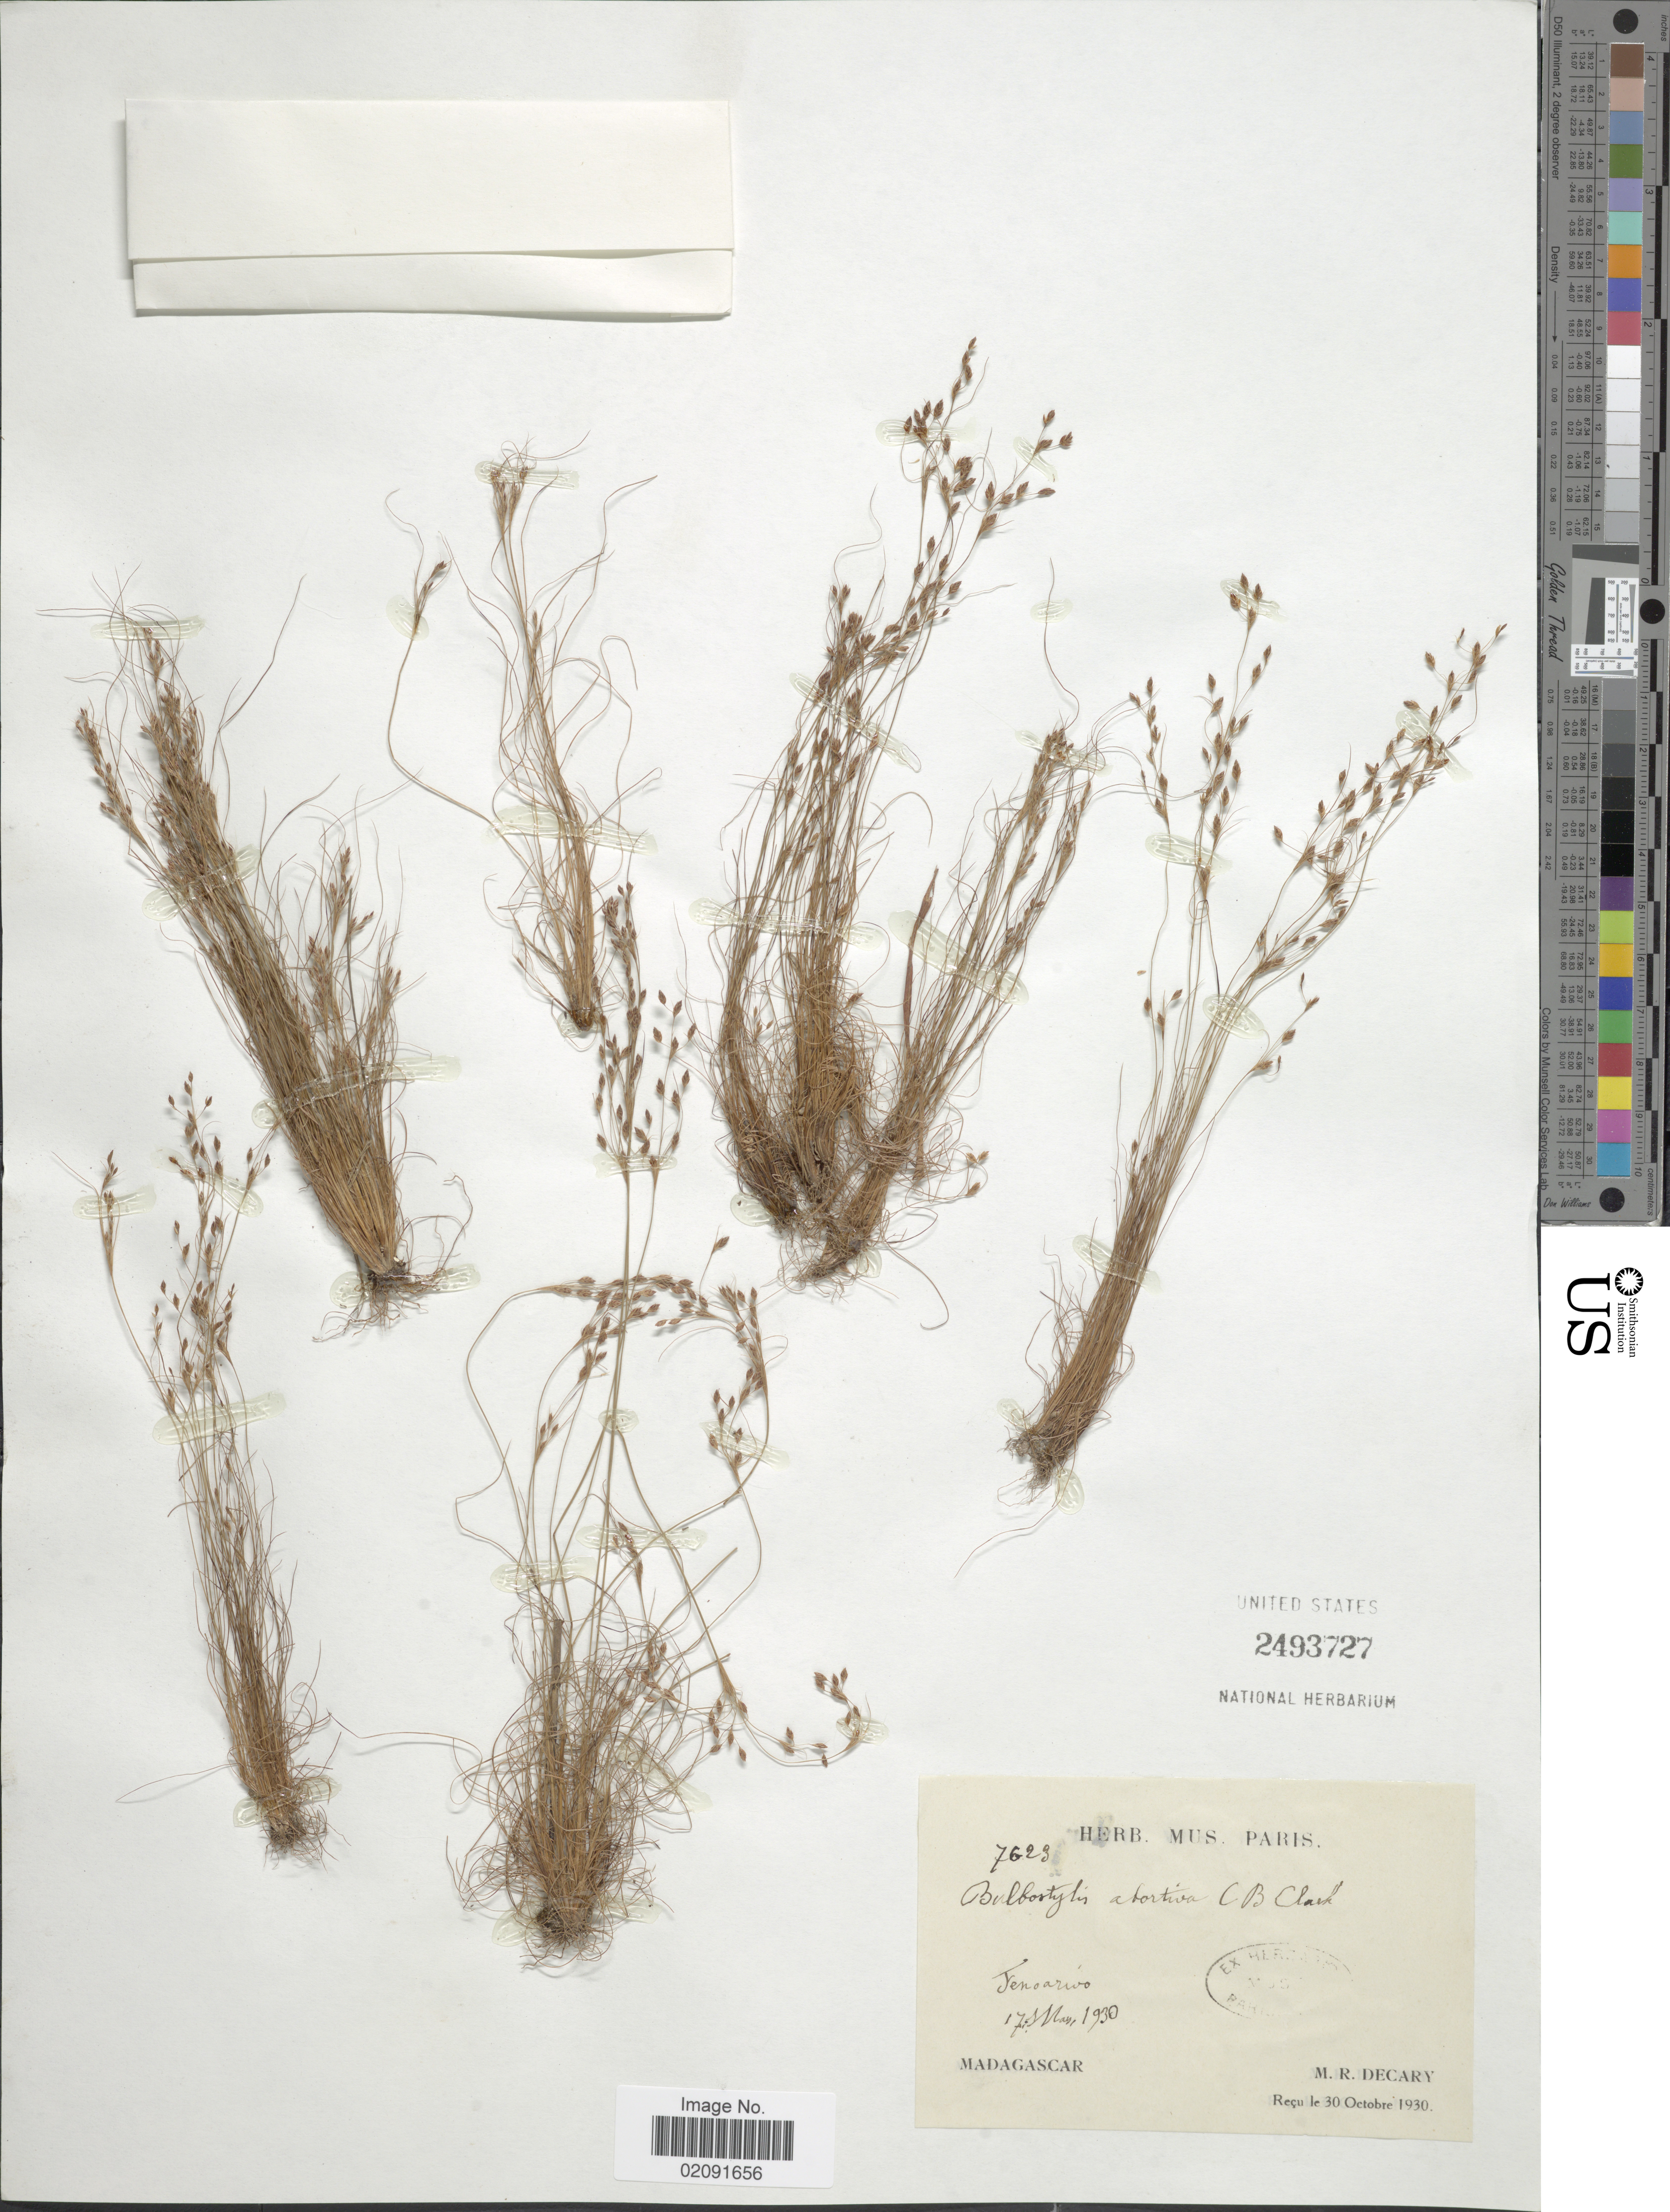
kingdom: Plantae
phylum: Tracheophyta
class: Liliopsida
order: Poales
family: Cyperaceae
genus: Bulbostylis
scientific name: Bulbostylis abortiva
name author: (Steud.) C.B. Clarke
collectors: R. Decary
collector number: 7623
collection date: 1930-05-17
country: Madagascar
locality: Fenoarivo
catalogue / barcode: US 2493727